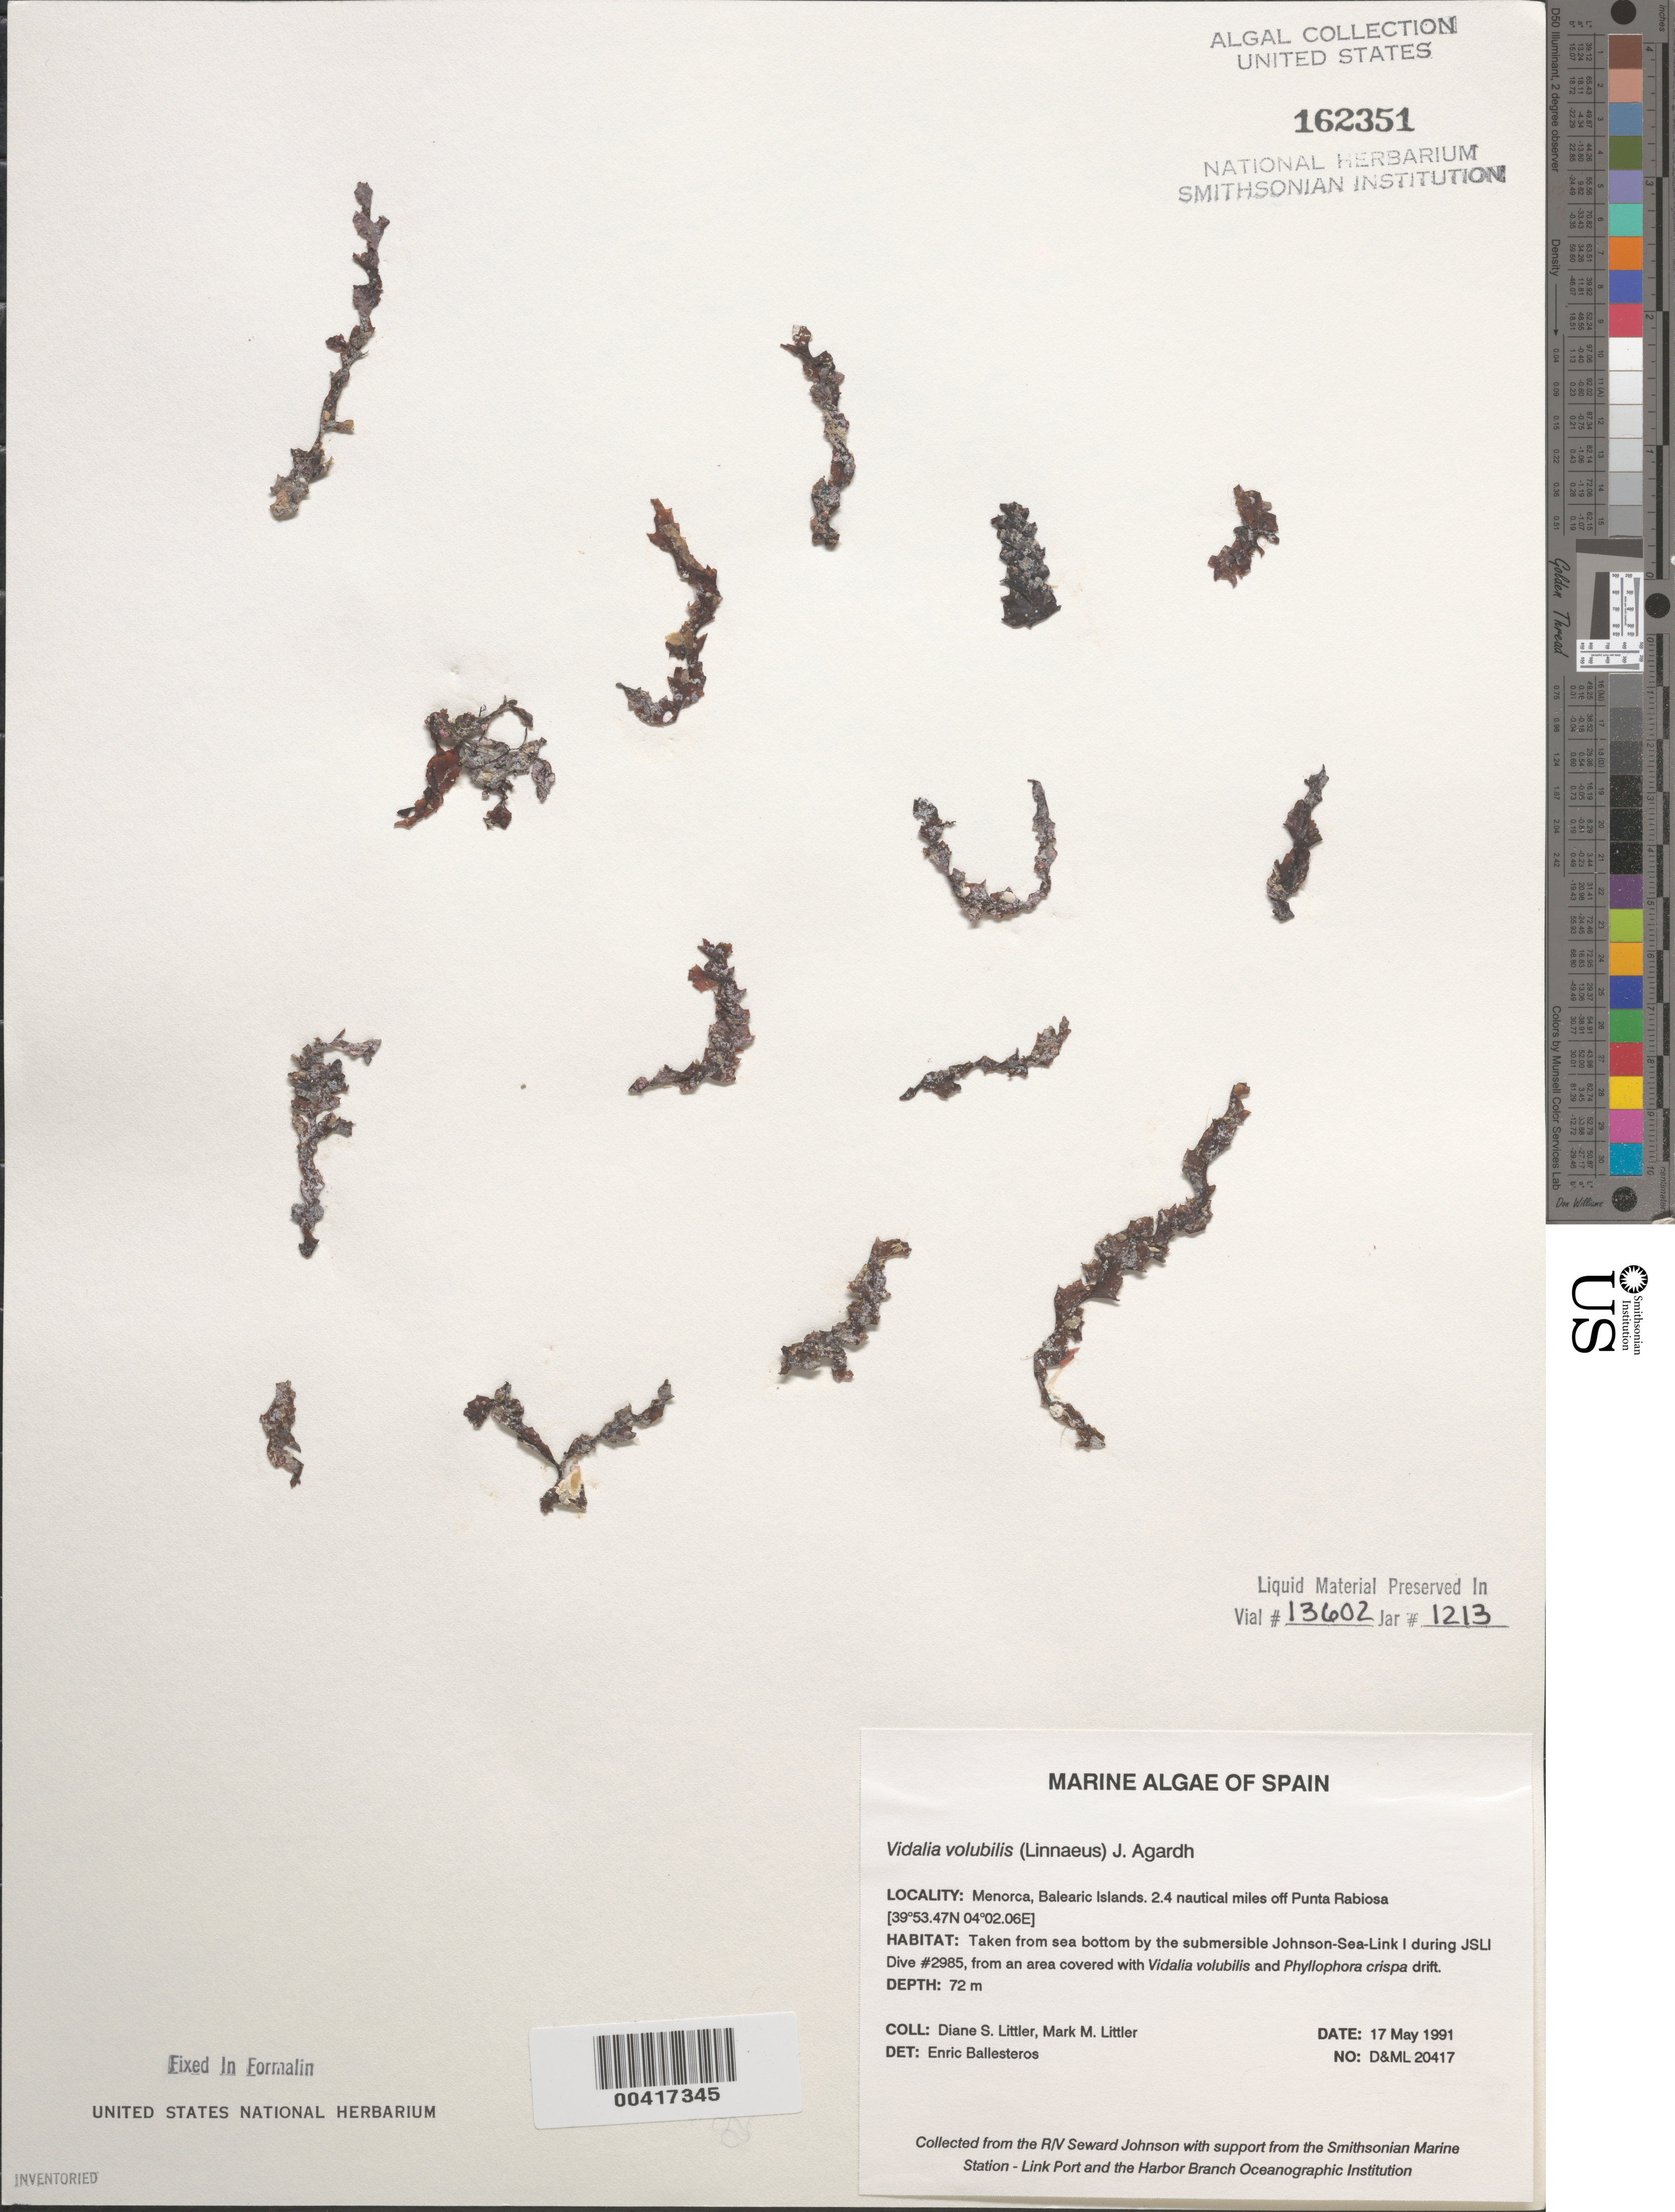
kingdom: Plantae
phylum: Rhodophyta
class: Florideophyceae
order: Ceramiales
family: Rhodomelaceae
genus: Osmundaria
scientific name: Osmundaria volubilis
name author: (L.) R.E. Norris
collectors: D. S. Littler & M. M. Littler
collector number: D&ML 20417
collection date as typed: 17 May 1991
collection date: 1991-05-17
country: Spain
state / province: Islas Baleares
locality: Menorca, 2.4 miles off punta rabiosa, balearic islands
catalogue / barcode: US 162351